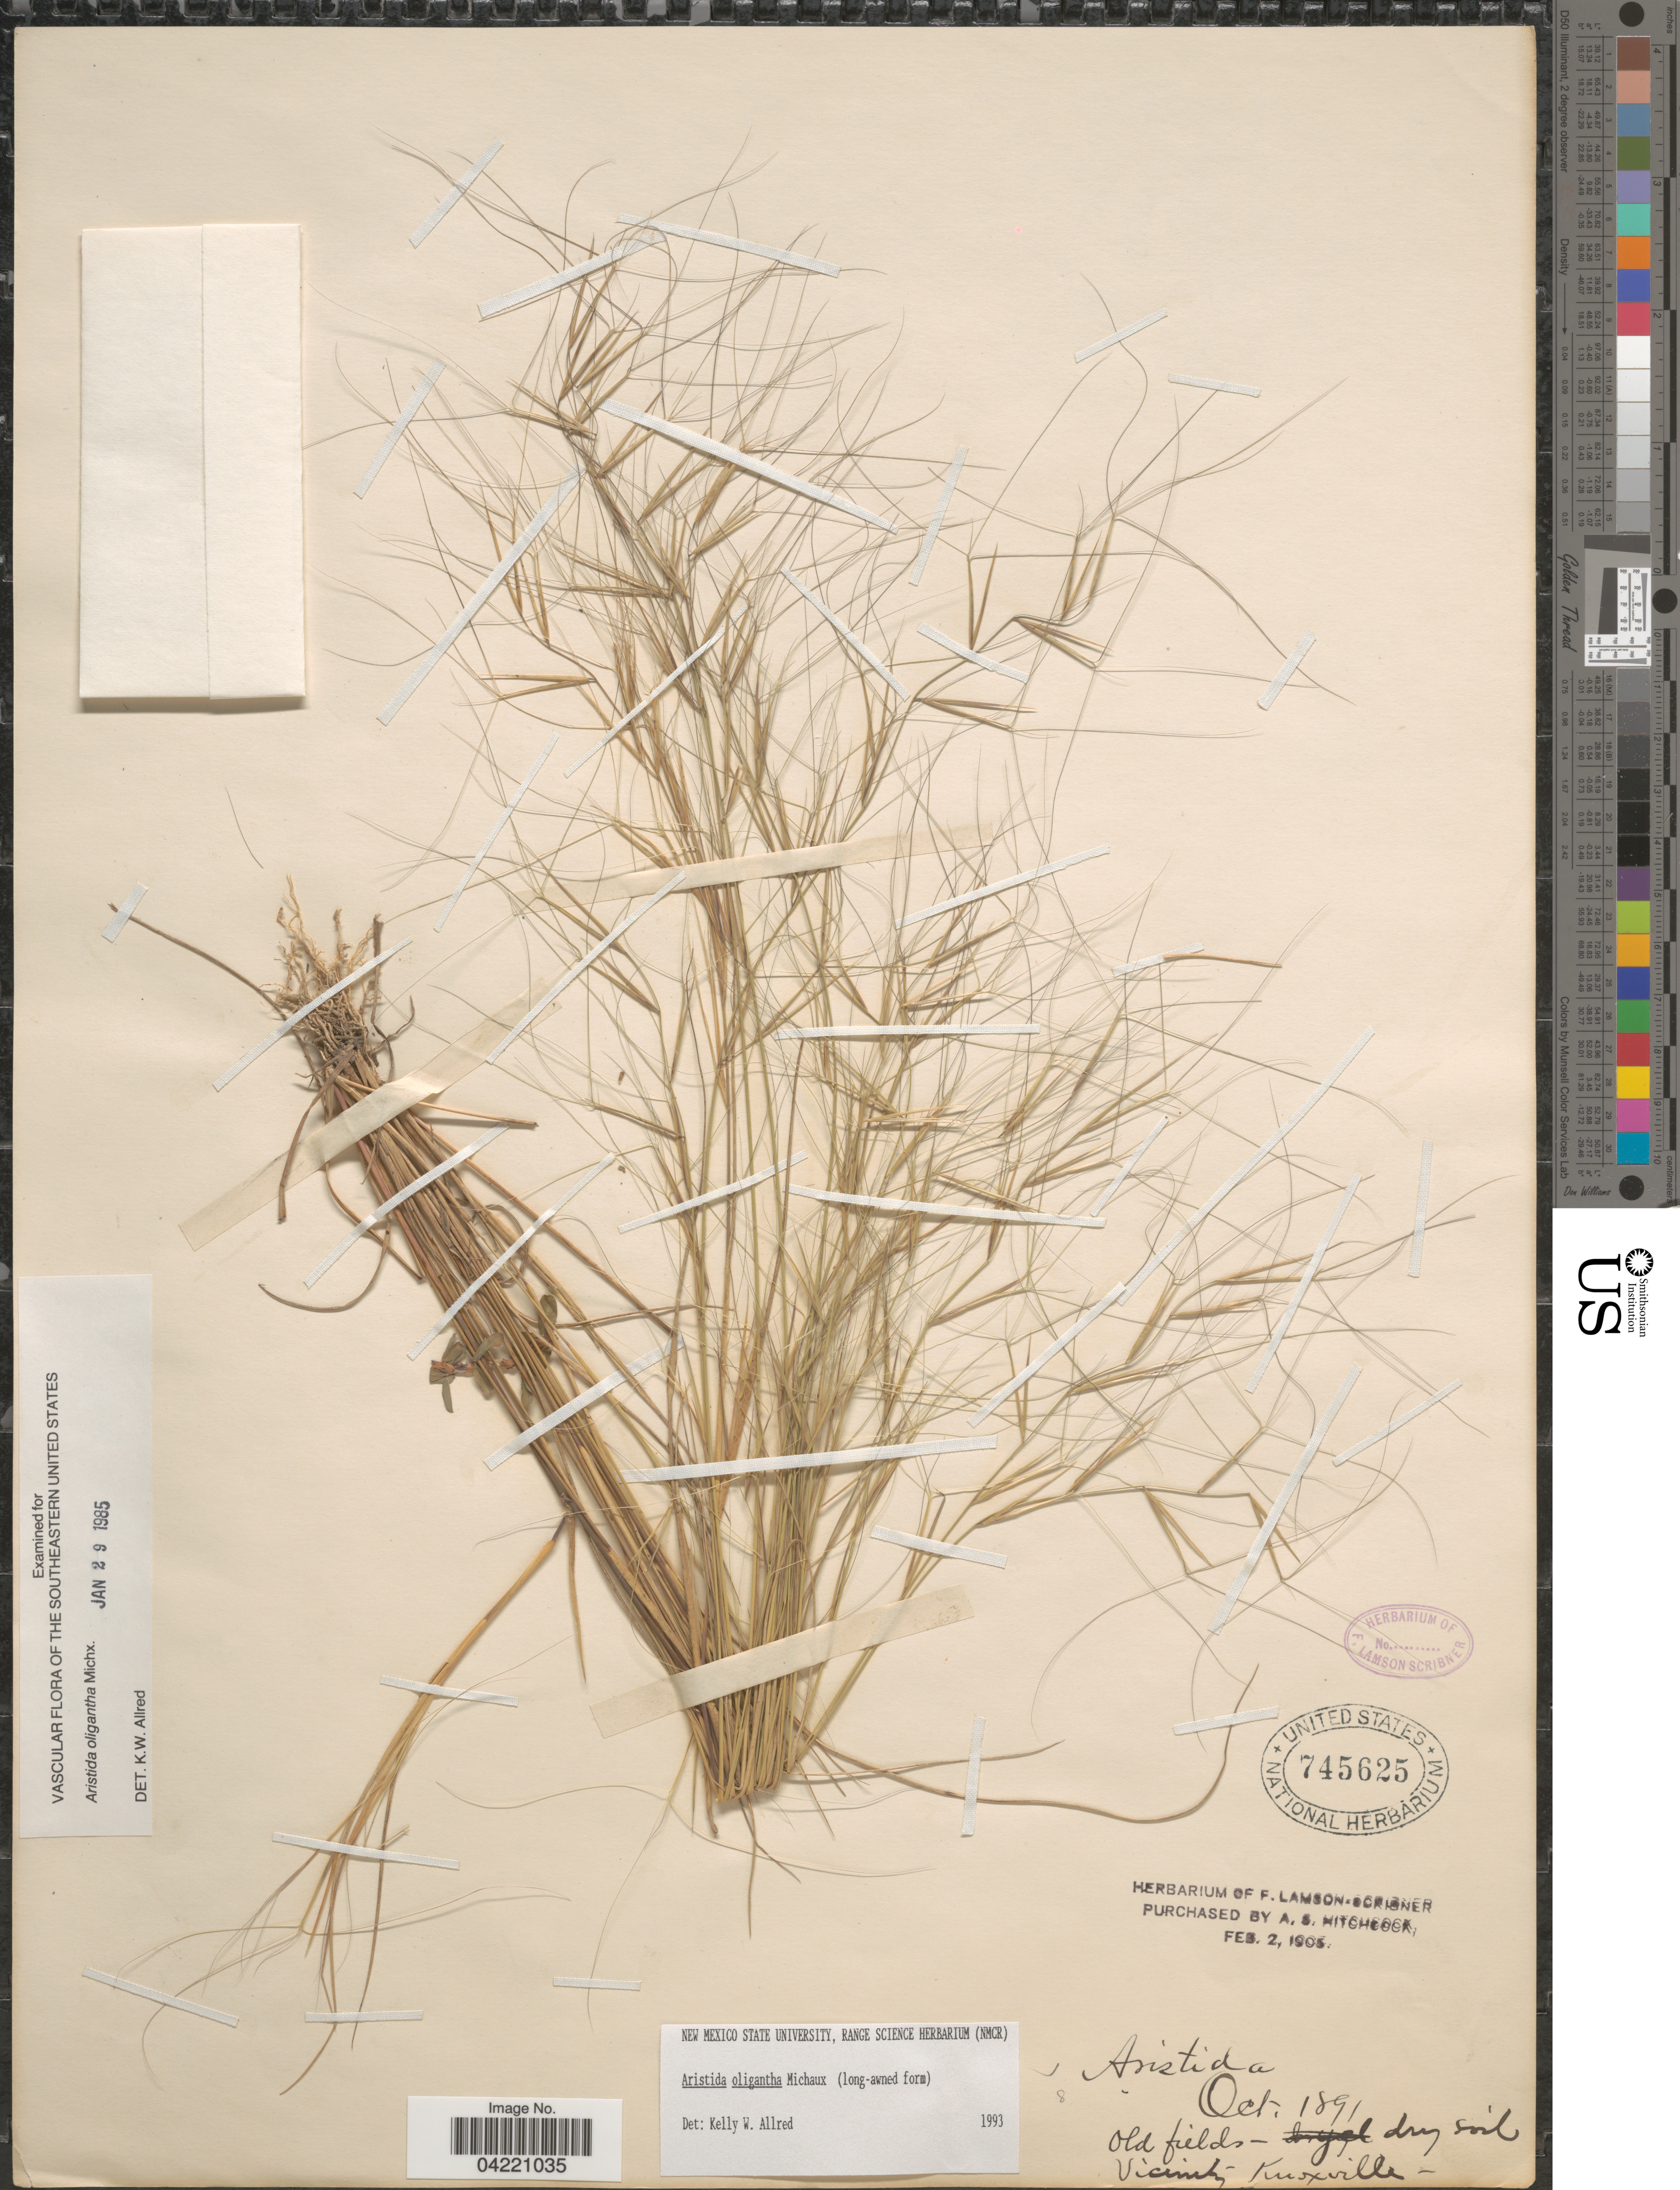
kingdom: Plantae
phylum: Tracheophyta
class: Liliopsida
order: Poales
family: Poaceae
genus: Aristida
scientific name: Aristida oligantha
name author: Michx.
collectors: ex herb. F. Lamson Scribner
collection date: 1891-10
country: United States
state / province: Tennessee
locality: Vicinity Knoxville.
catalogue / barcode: US 745625